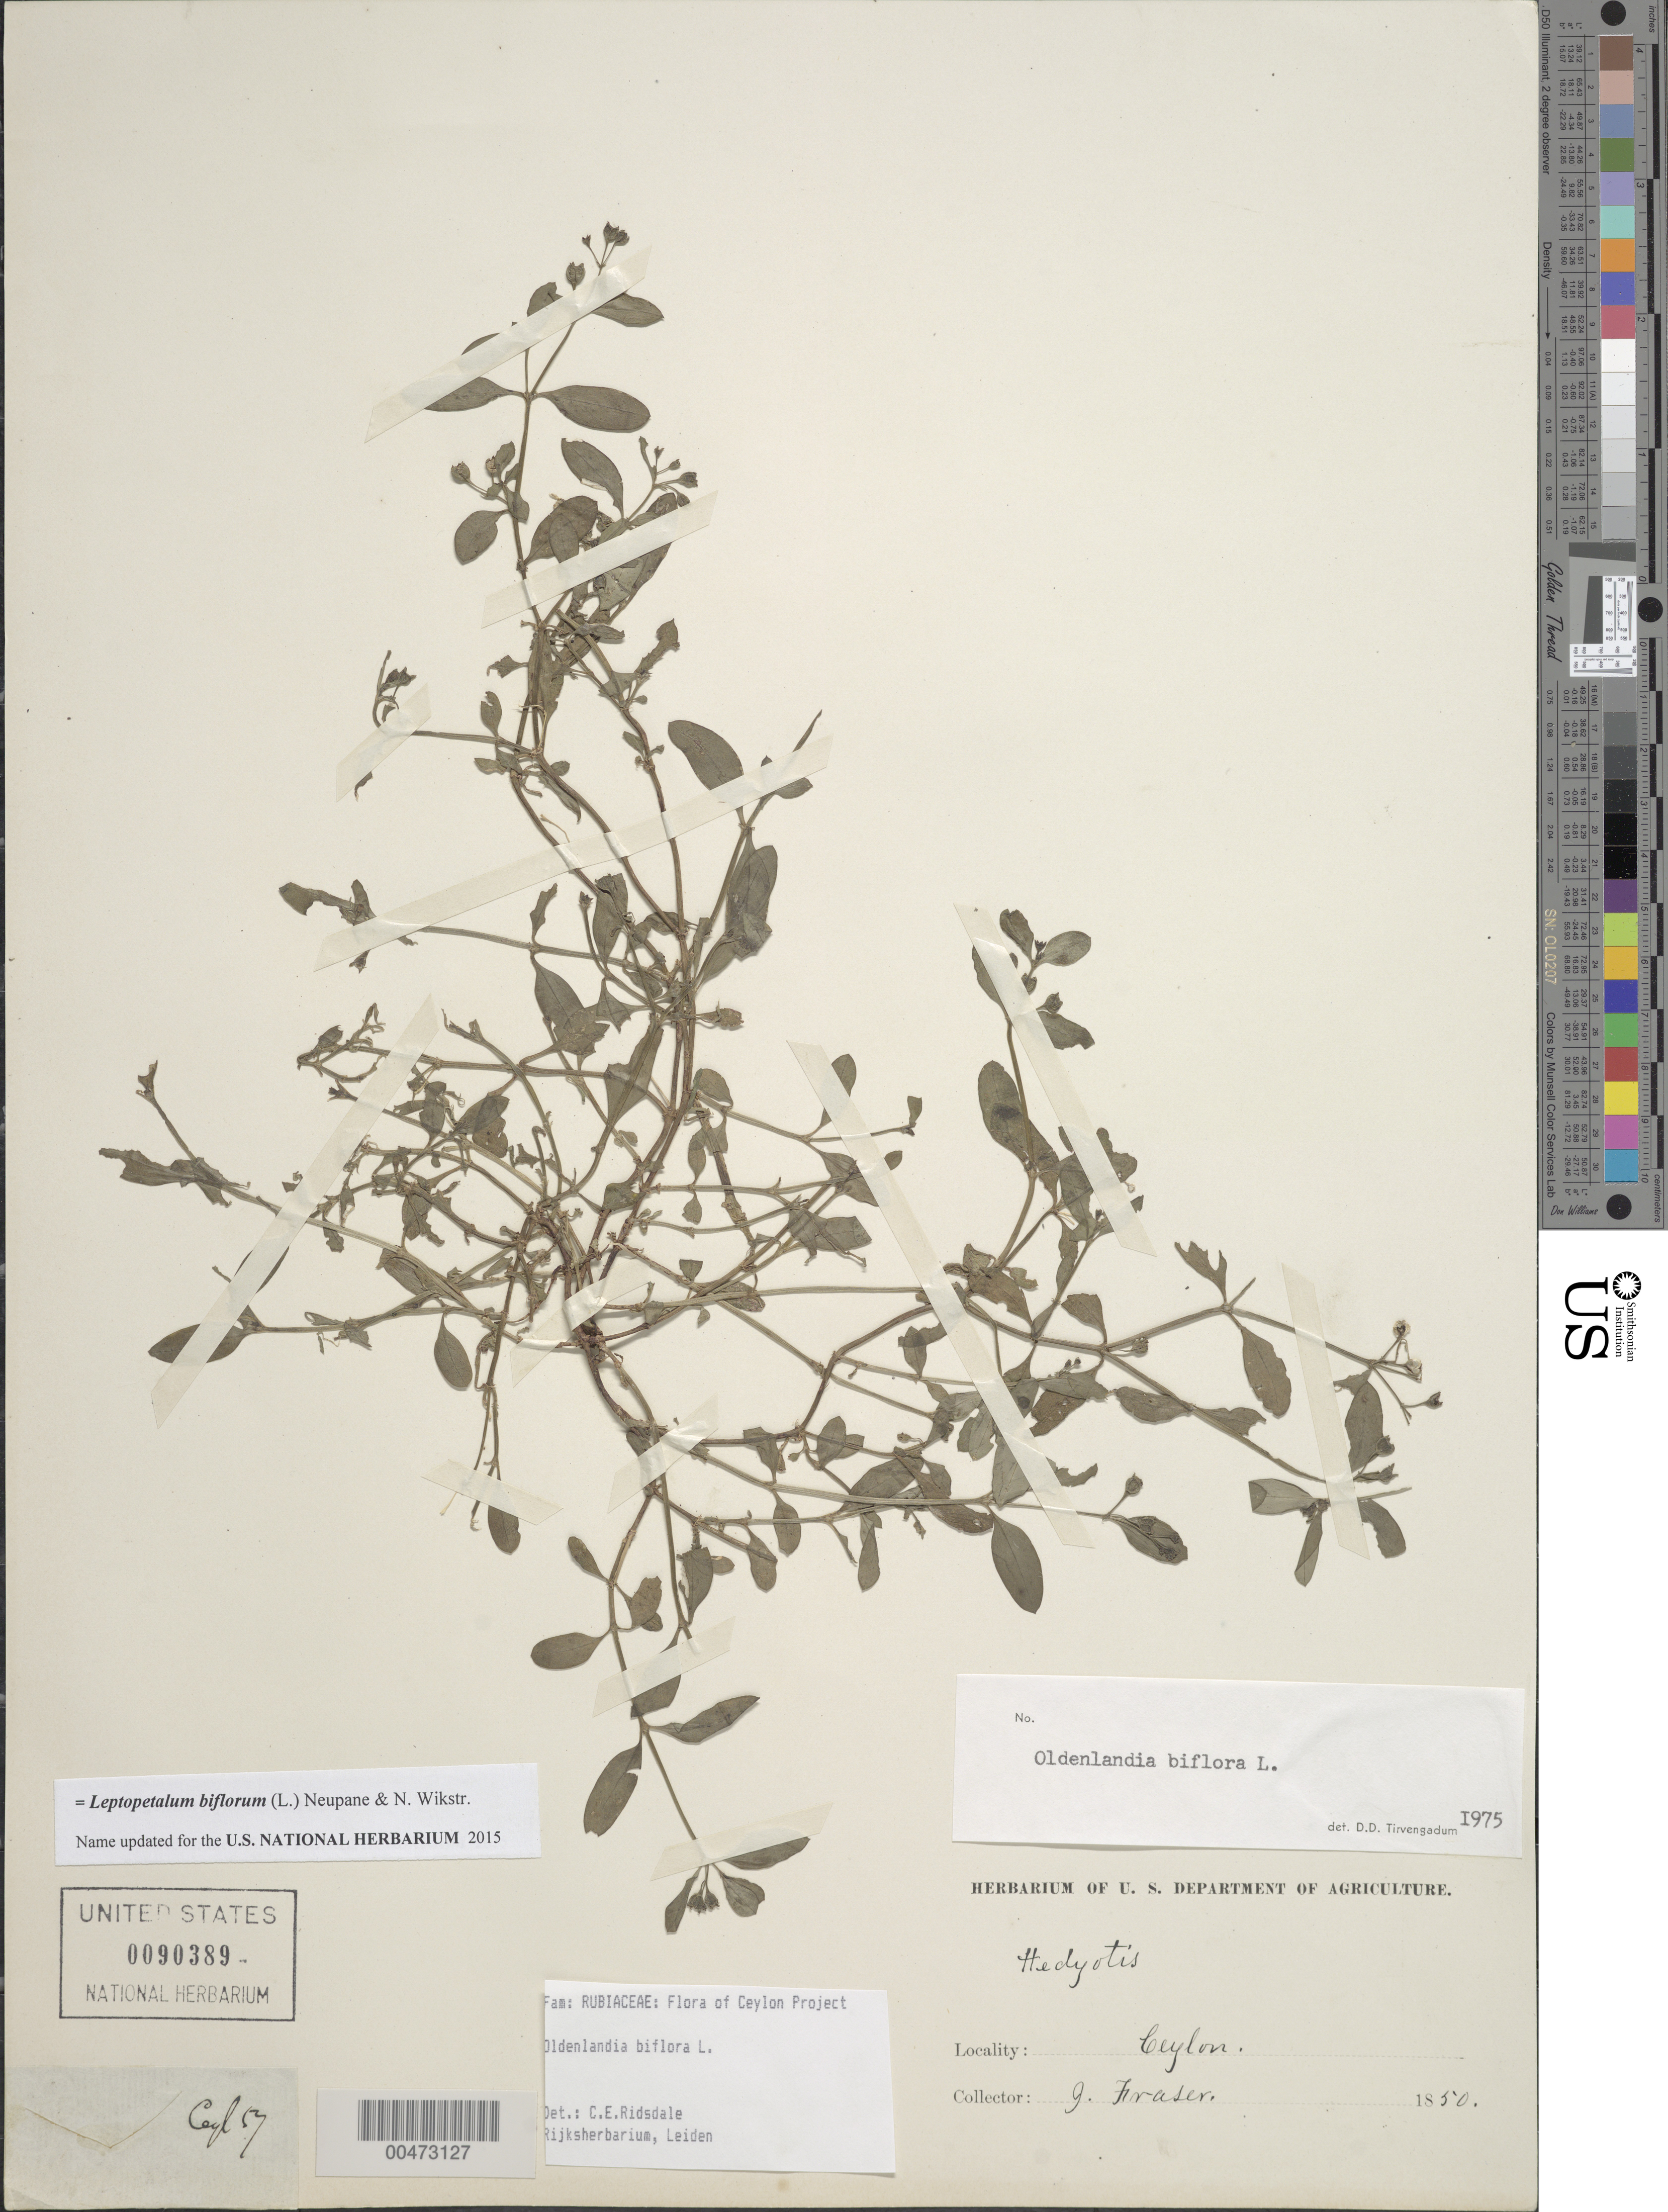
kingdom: Plantae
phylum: Tracheophyta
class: Magnoliopsida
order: Gentianales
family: Rubiaceae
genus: Leptopetalum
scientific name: Leptopetalum biflorum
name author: (L.) Neupane & N. Wikstr.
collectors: G. Fraser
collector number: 57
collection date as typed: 1850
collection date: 1850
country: Sri Lanka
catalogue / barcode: US 90389